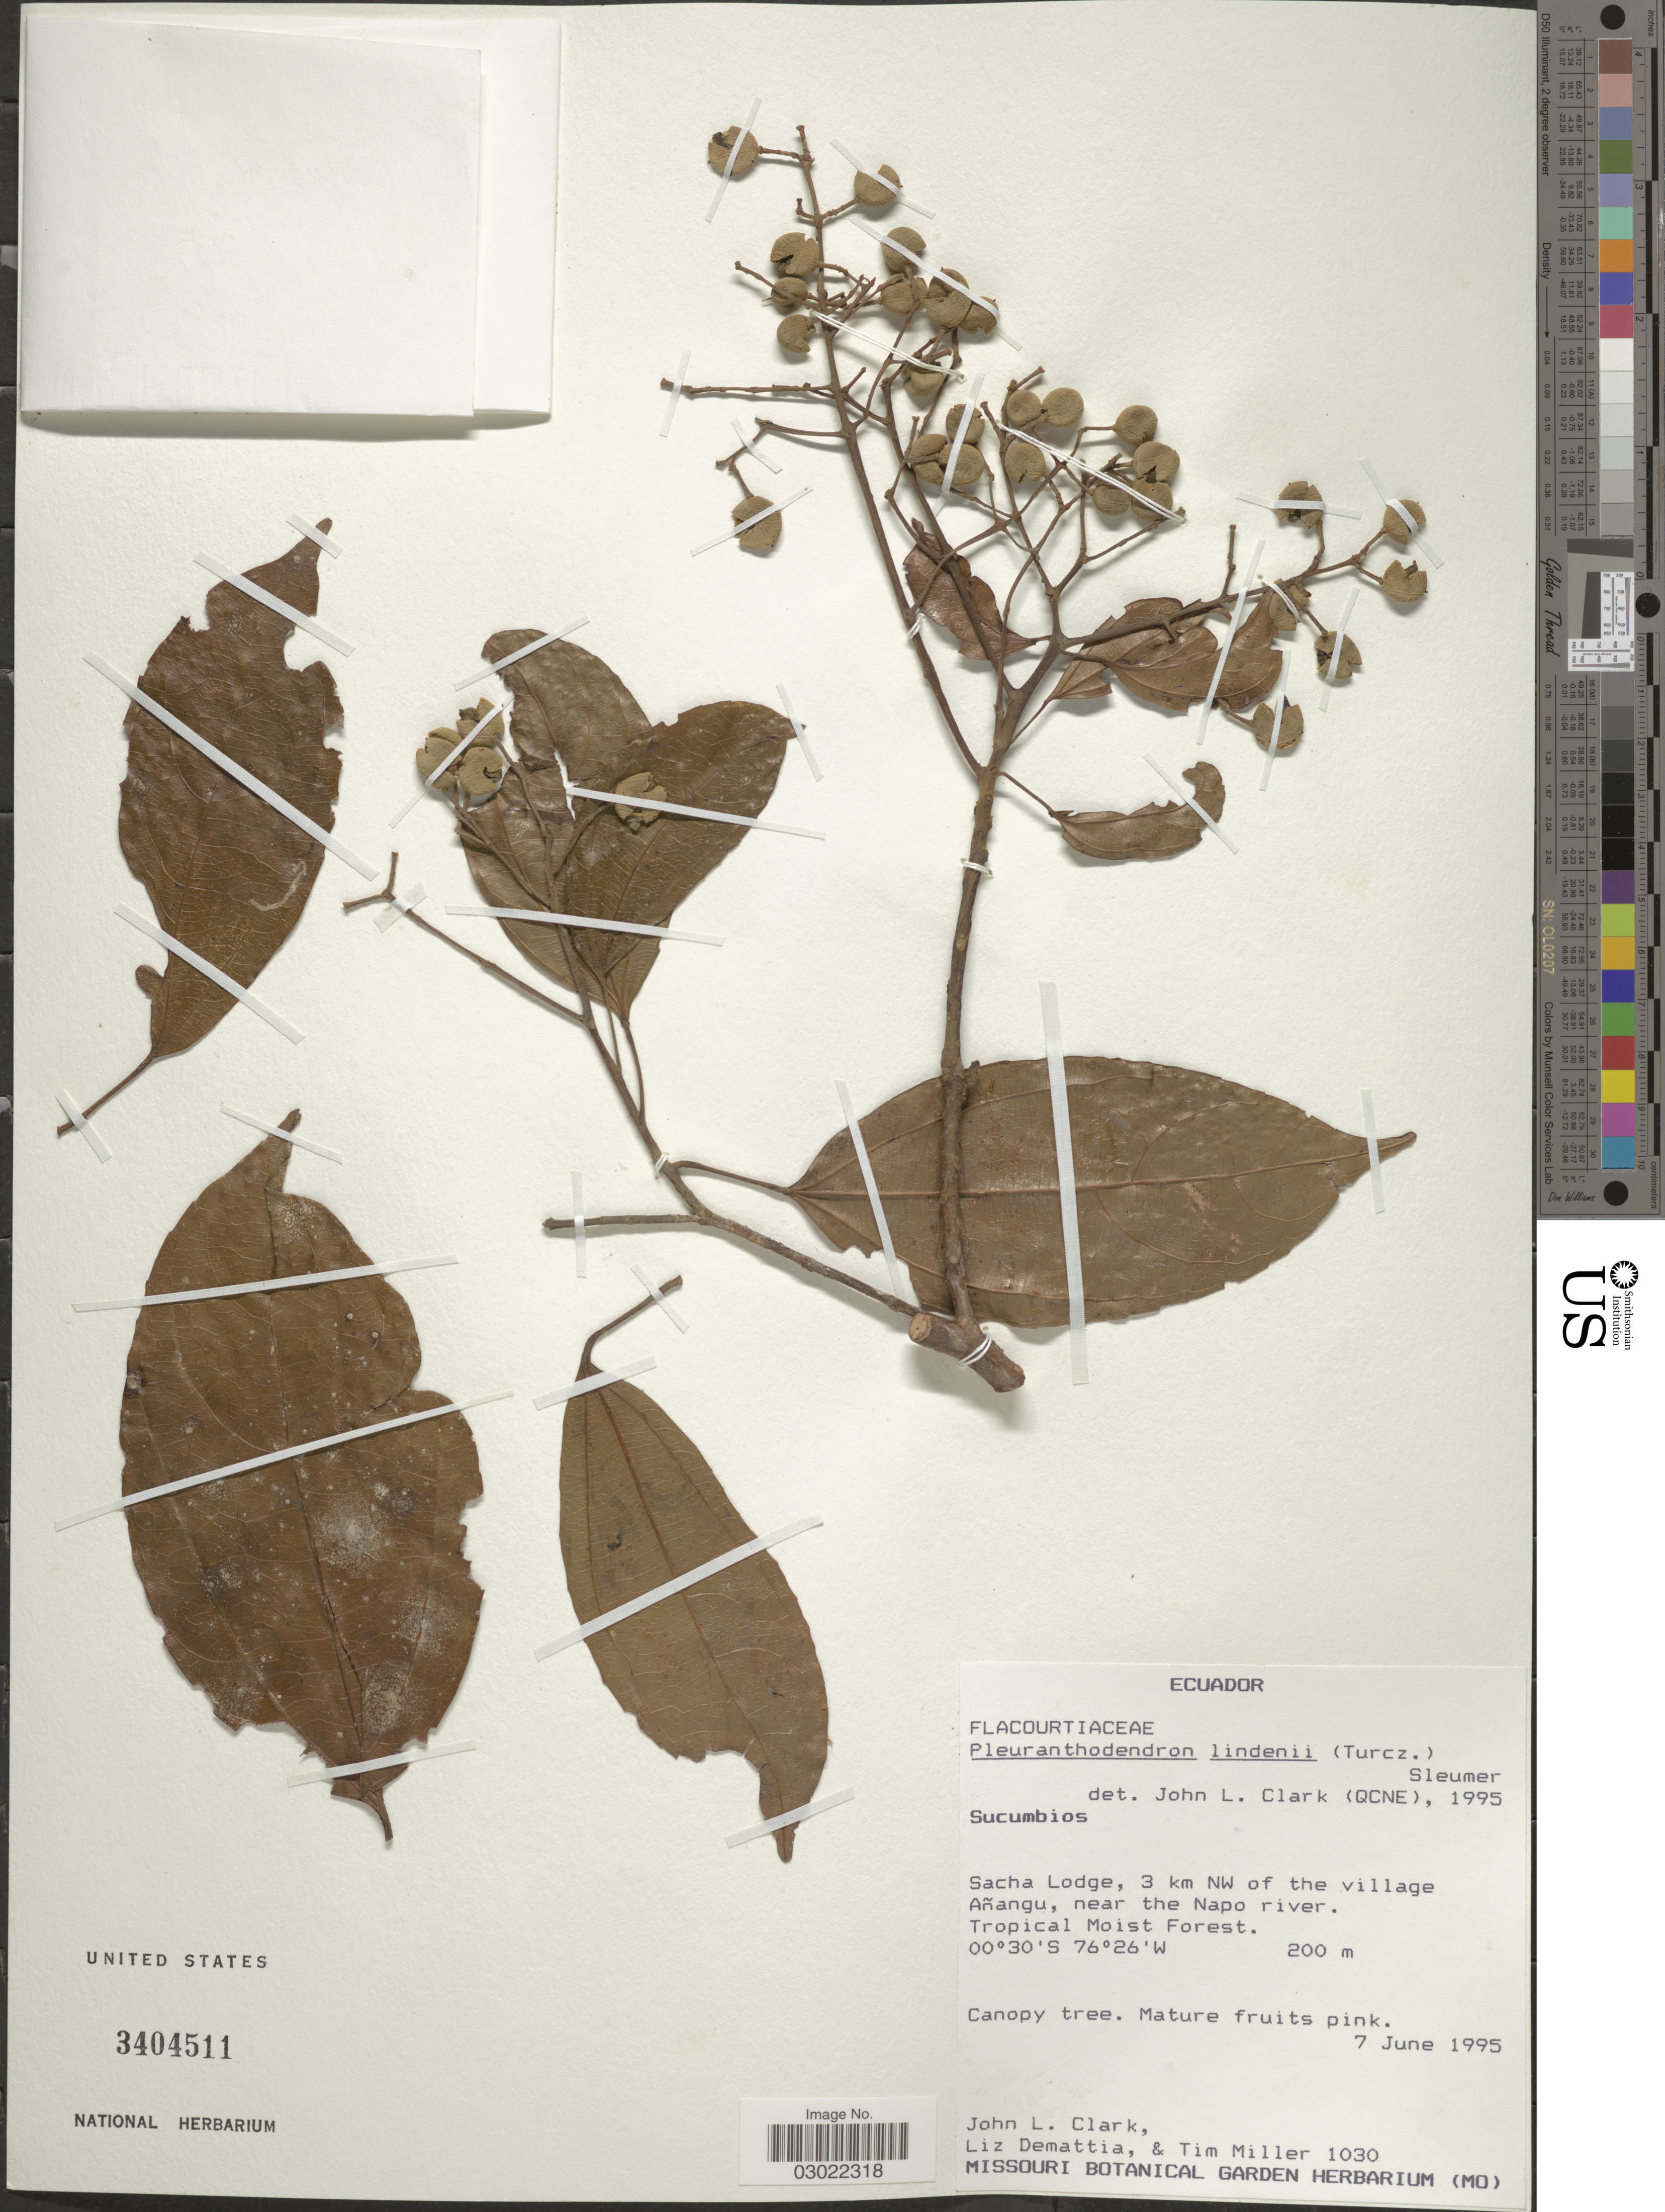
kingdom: Plantae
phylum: Tracheophyta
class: Magnoliopsida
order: Malpighiales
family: Salicaceae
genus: Pleuranthodendron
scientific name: Pleuranthodendron lindenii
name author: (Turcz.) Sleumer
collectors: J. L. Clark, L. Demattia & T. Miller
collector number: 1030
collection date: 1995-06-07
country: Ecuador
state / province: Sucumbíos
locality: Sacha Lodge, 3 km NW of the village Añangu, near the Napo river.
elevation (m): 200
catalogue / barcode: US 3404511